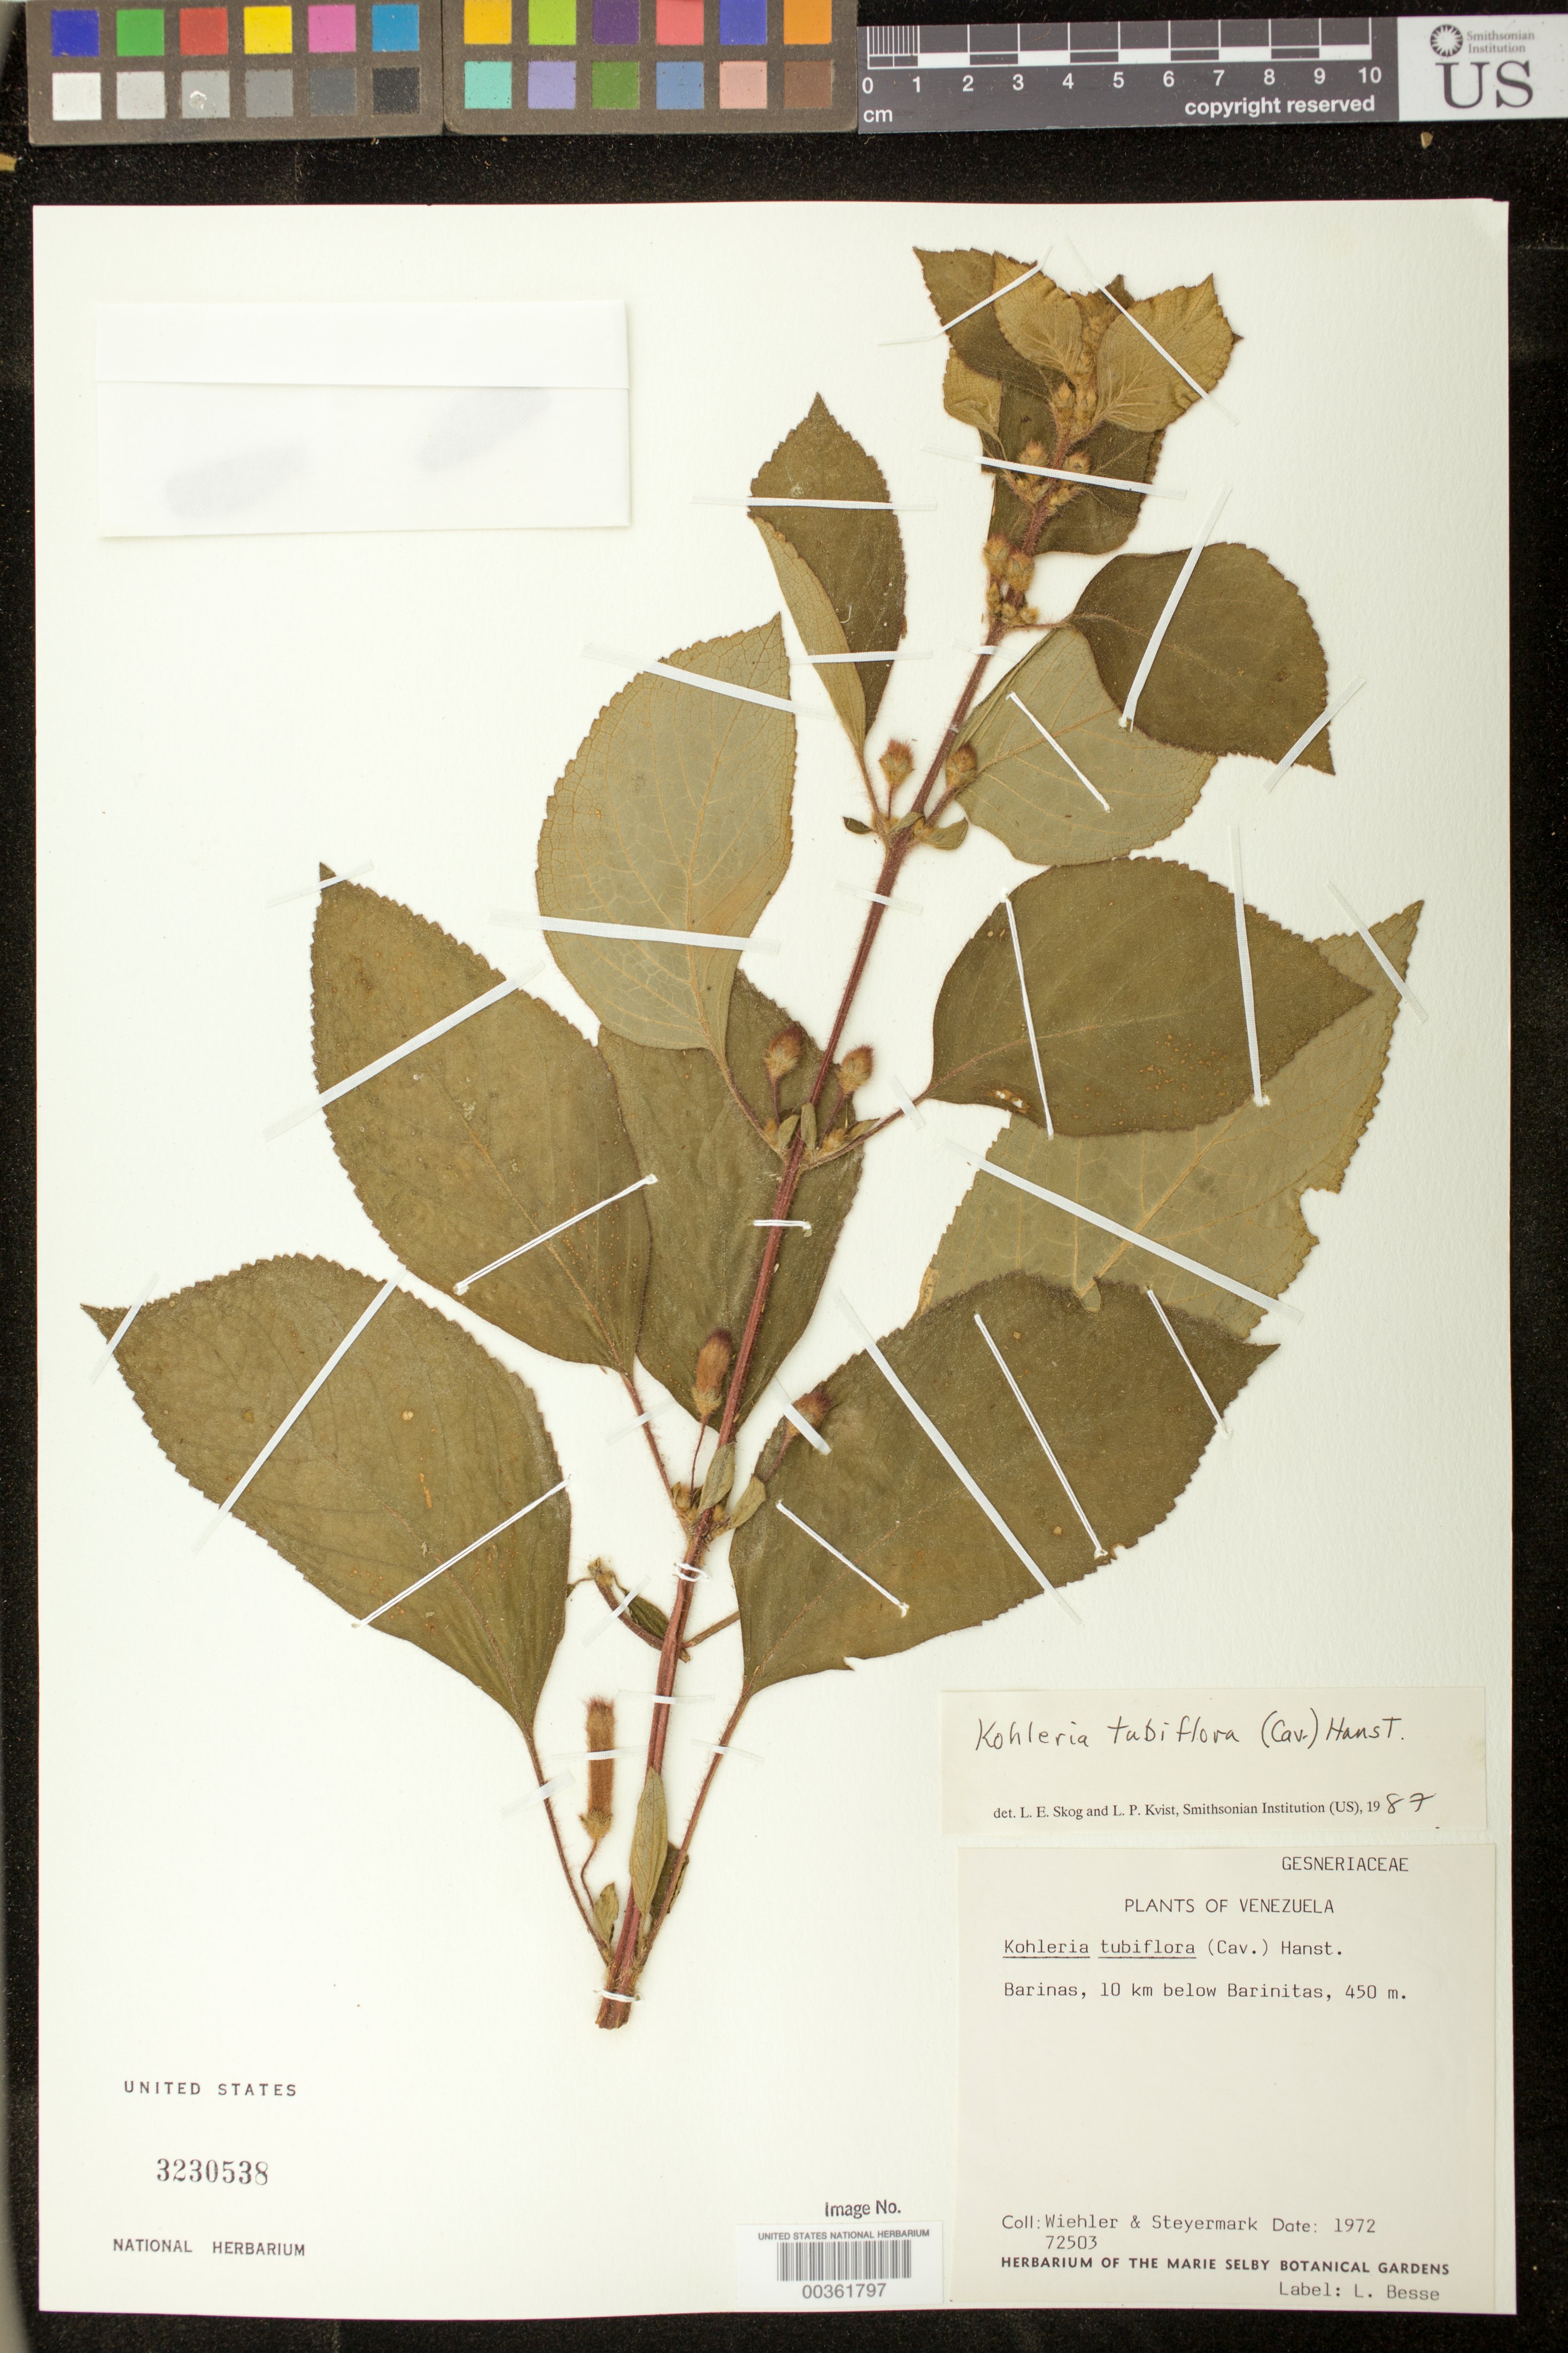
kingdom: Plantae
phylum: Tracheophyta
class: Magnoliopsida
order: Lamiales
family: Gesneriaceae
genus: Kohleria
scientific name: Kohleria tubiflora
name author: (Cav.) Hanst.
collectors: H. J. Wiehler & J. Steyermark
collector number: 72503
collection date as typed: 1972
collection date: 1972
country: Venezuela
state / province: Barinas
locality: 10 km below Barinitas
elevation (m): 450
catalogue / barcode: US 3230538